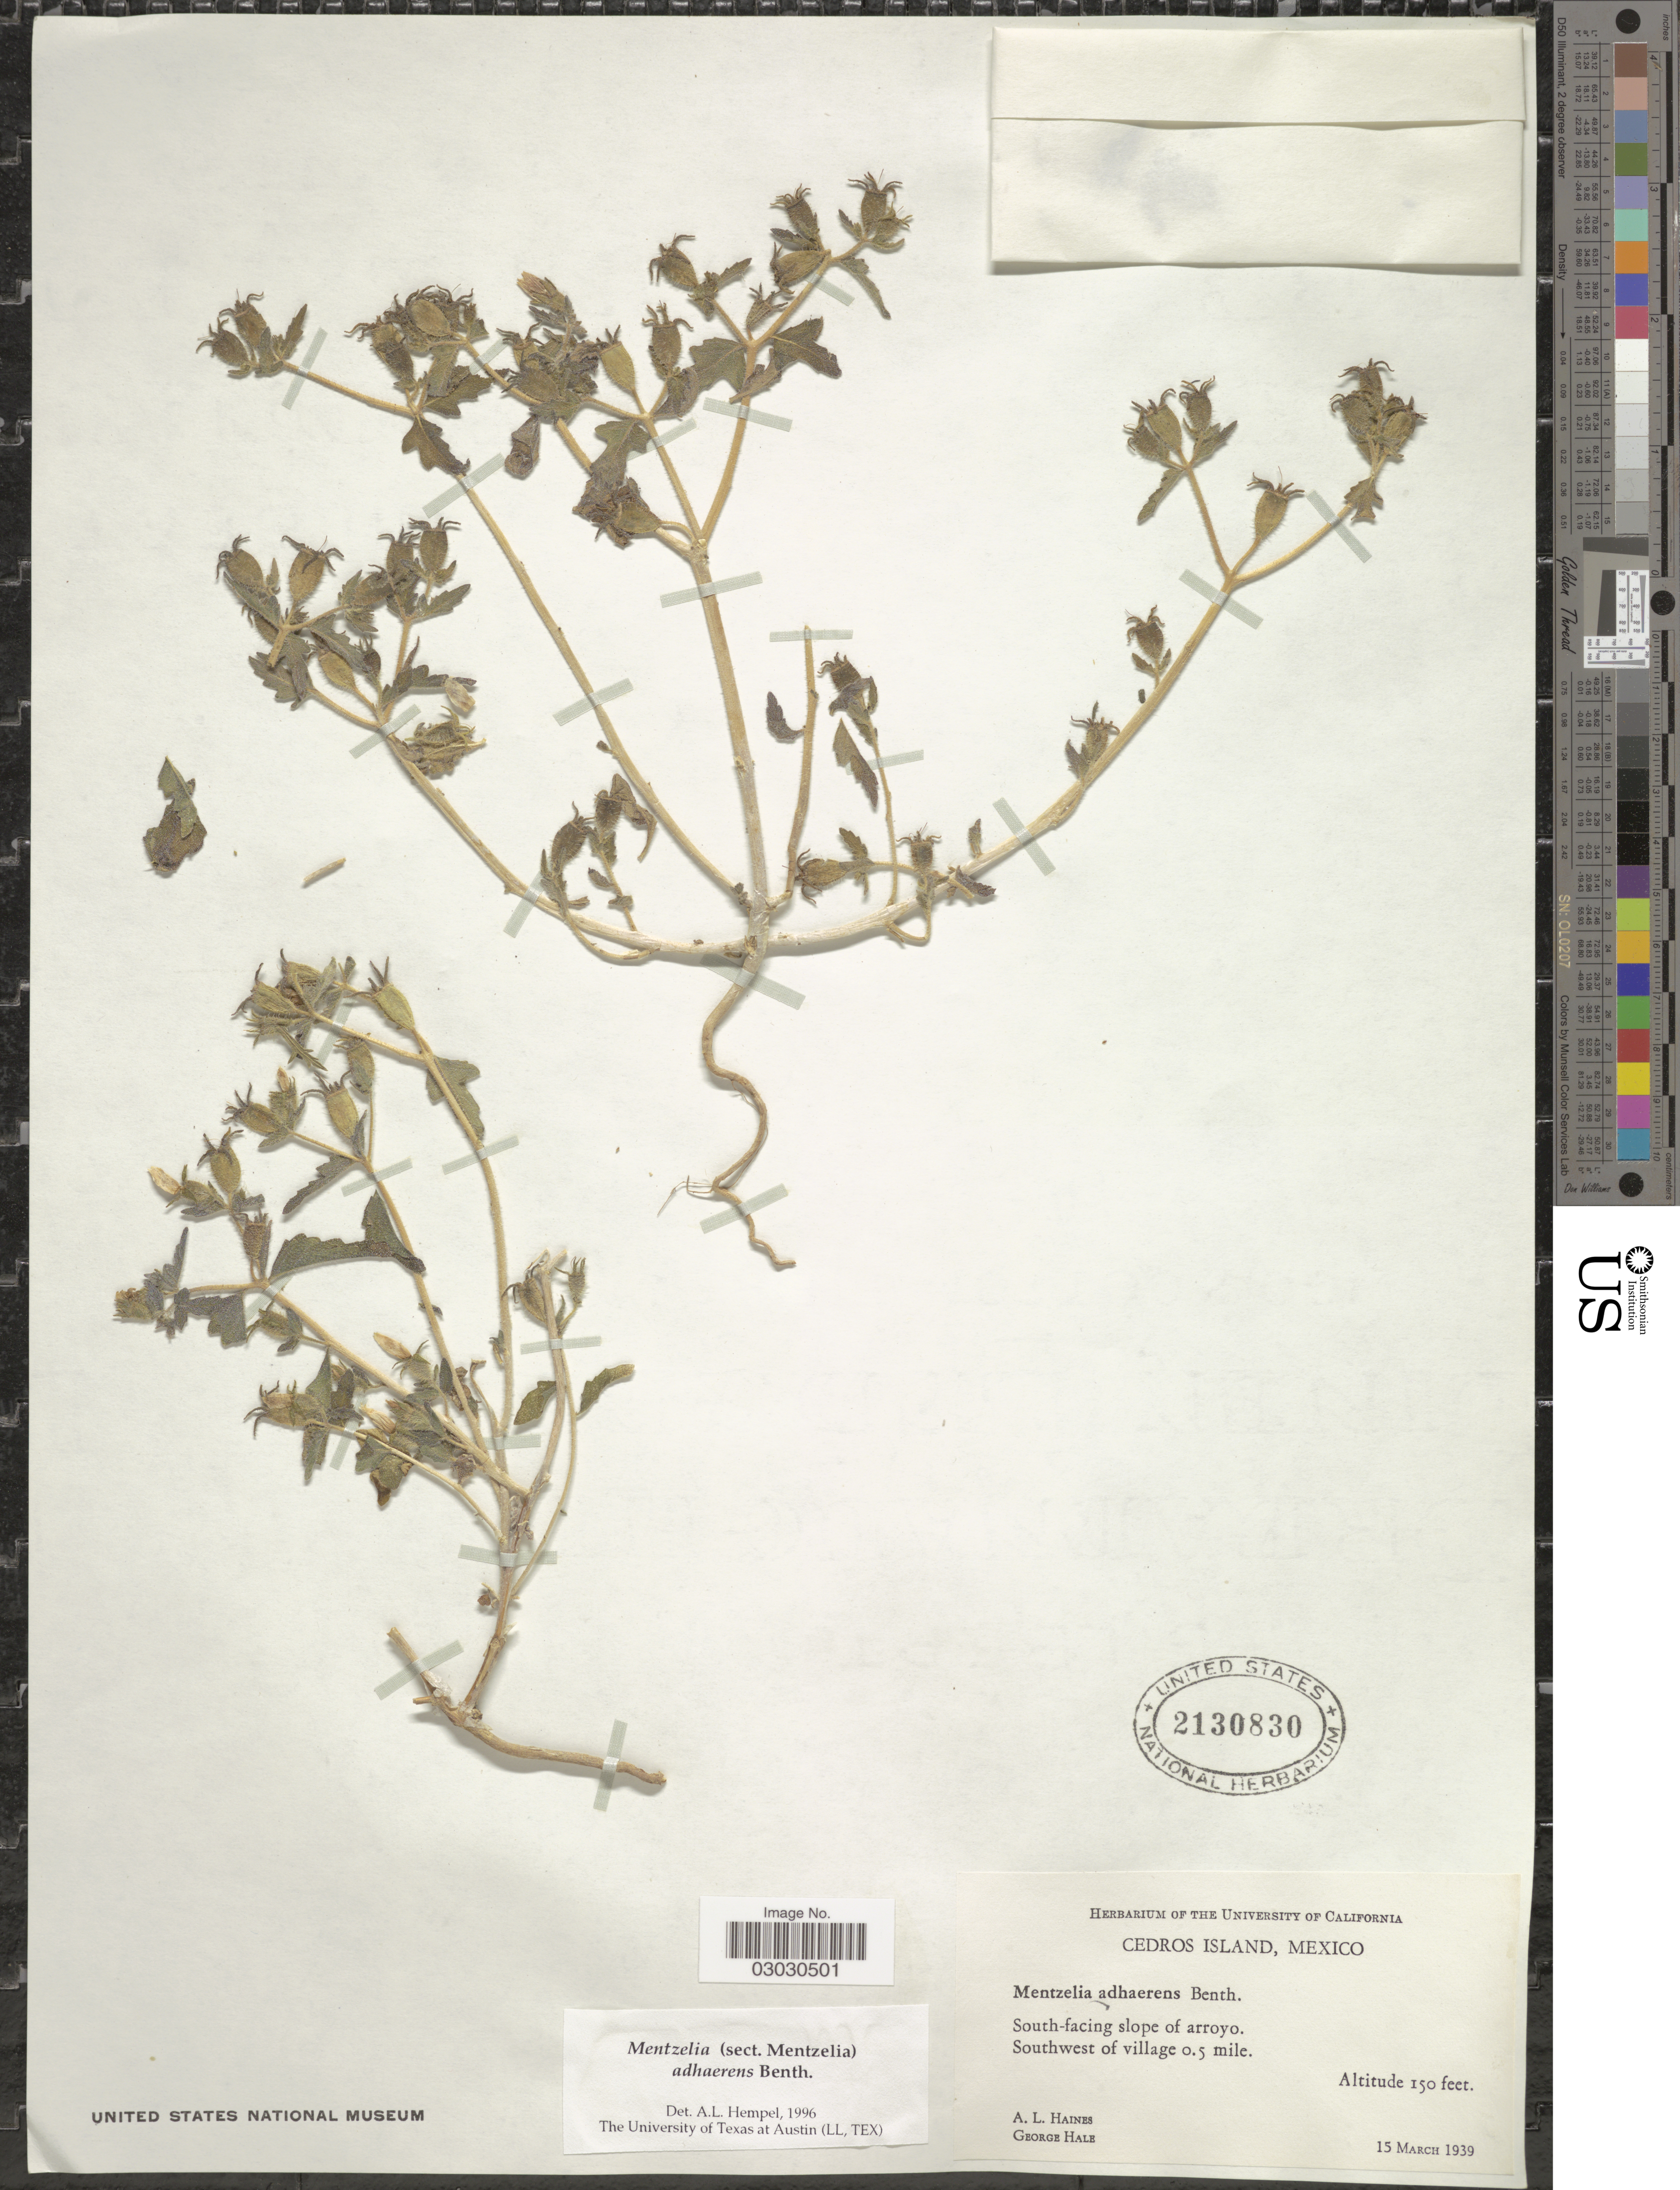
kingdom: Plantae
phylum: Tracheophyta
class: Magnoliopsida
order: Cornales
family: Loasaceae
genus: Mentzelia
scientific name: Mentzelia adhaerens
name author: Benth.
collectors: A. L. Haines & G. Hale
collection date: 1939-03-15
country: Mexico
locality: Cedros Island. South-facing slope of arroyo. Southwest of village 0.5 mile.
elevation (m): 46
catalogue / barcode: US 2130830